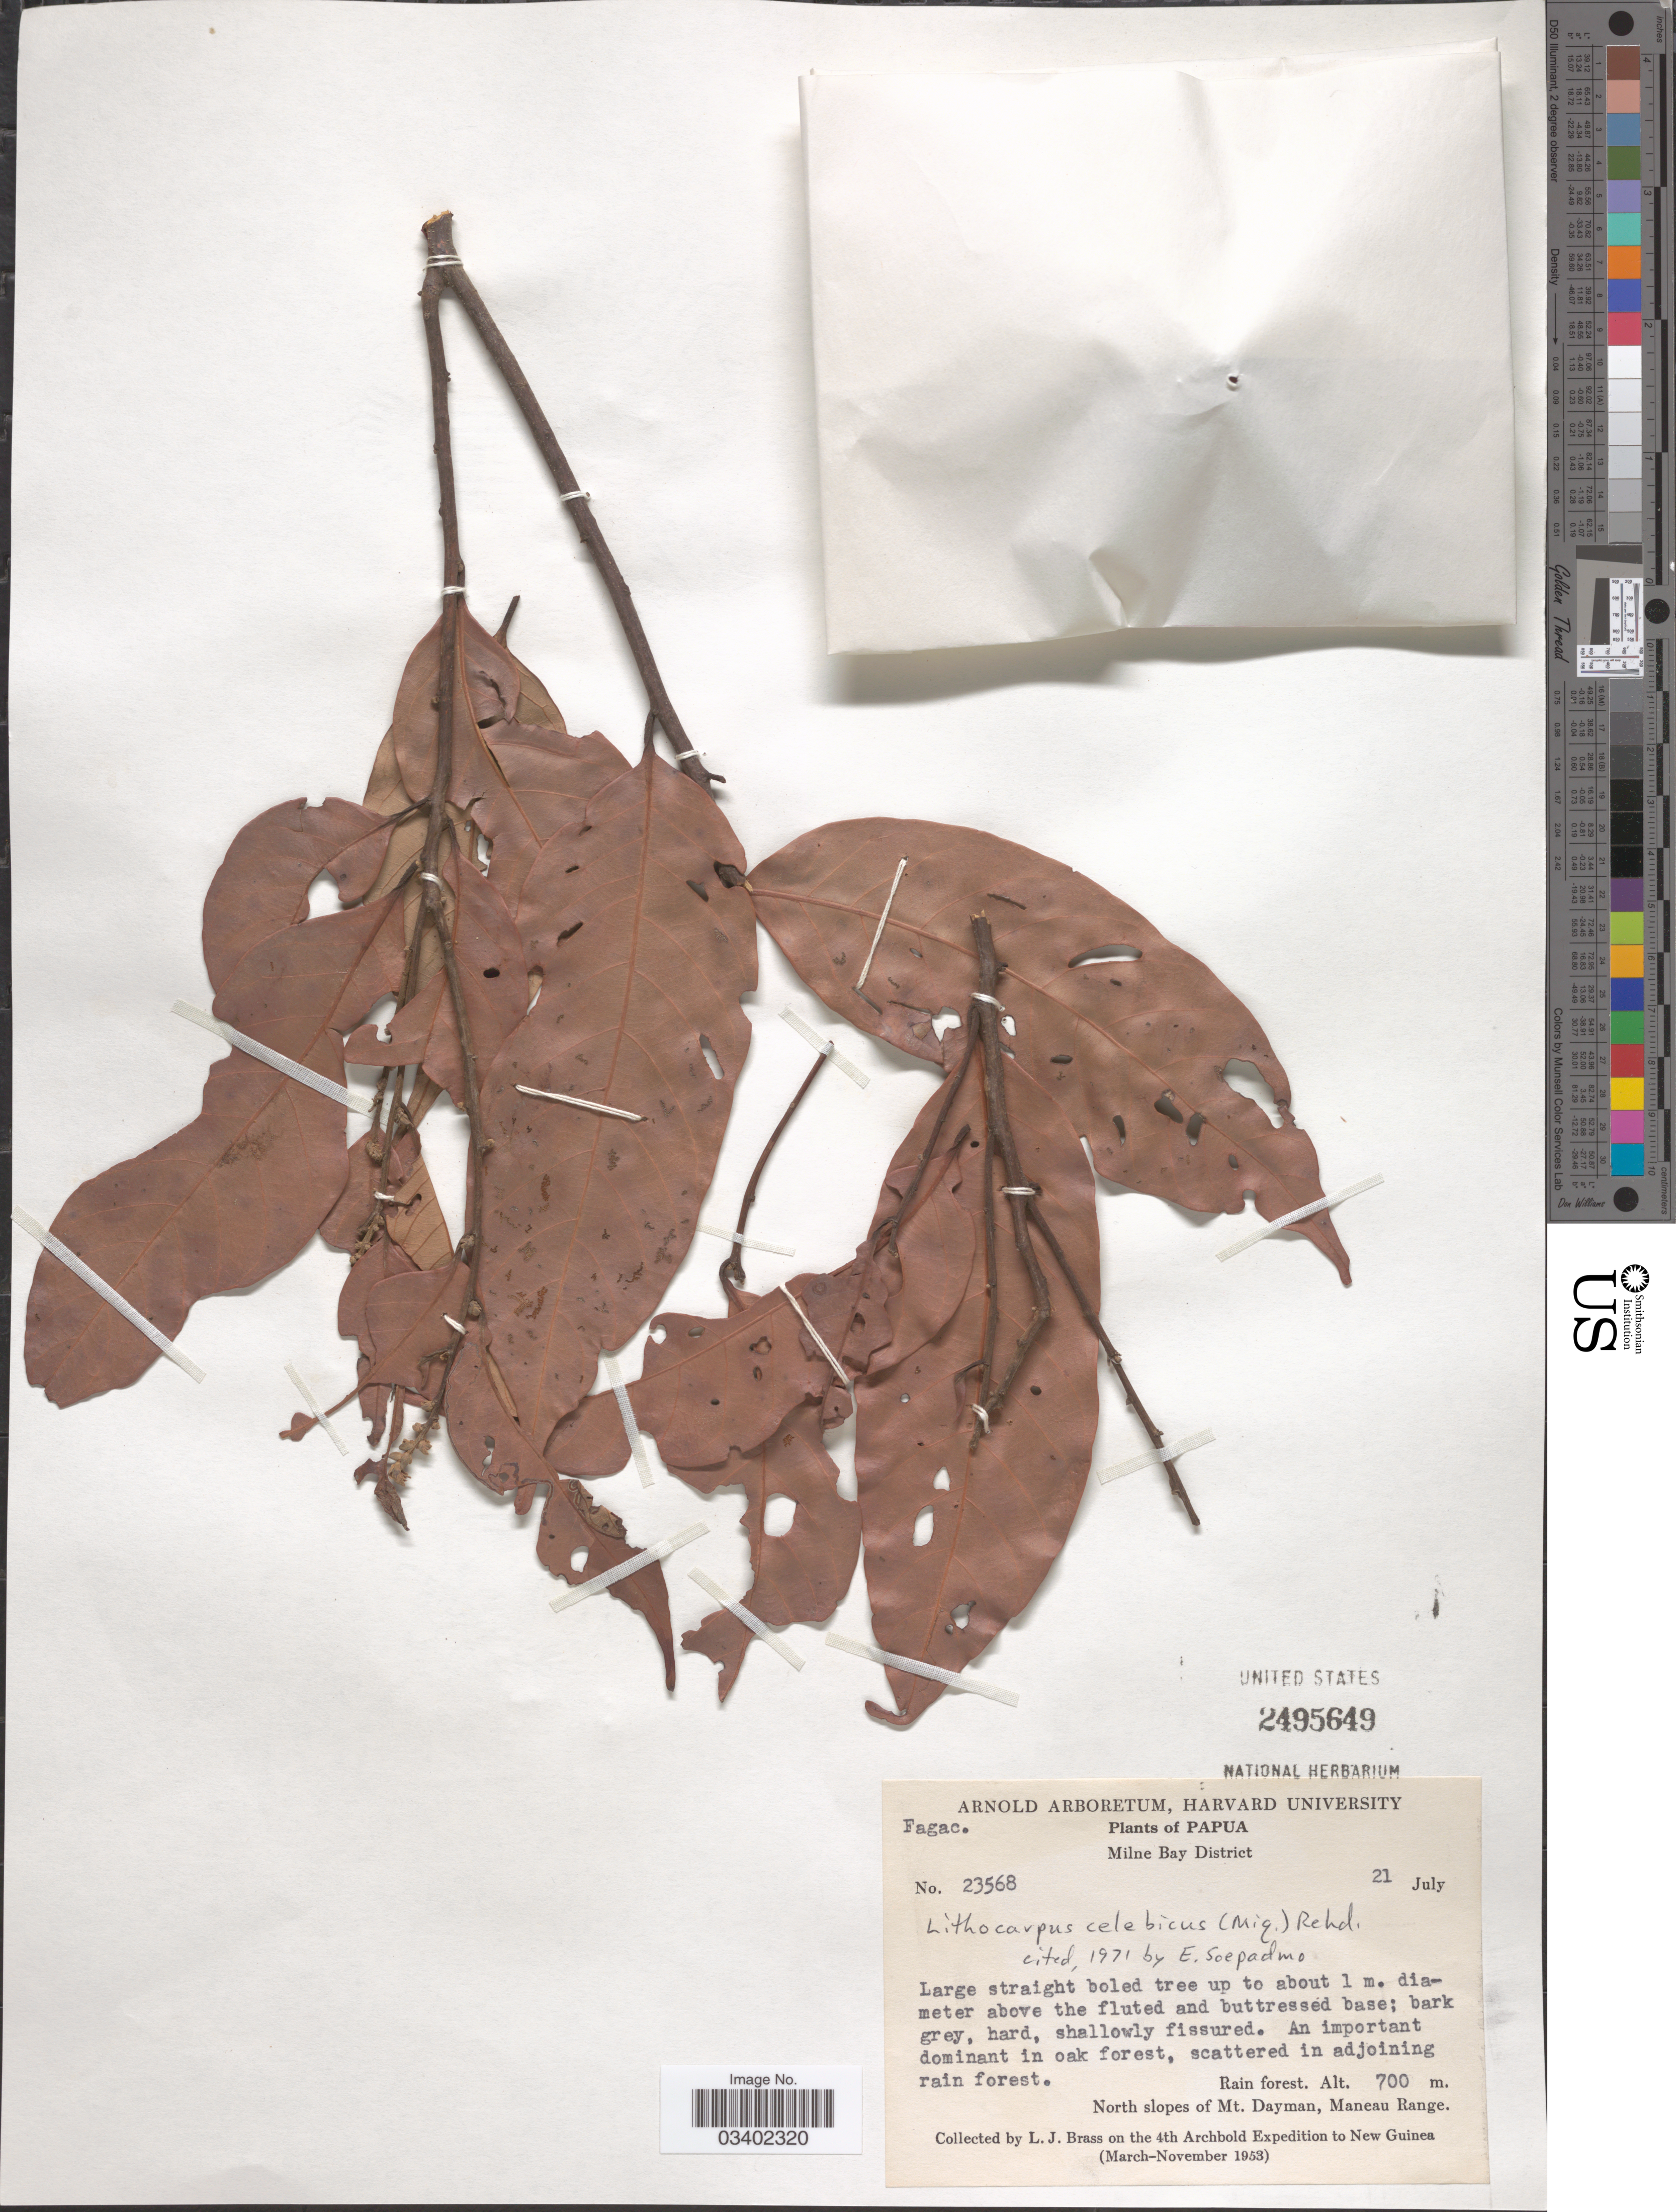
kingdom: Plantae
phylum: Tracheophyta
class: Magnoliopsida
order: Fagales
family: Fagaceae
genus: Lithocarpus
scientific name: Lithocarpus celebicus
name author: (Miq.) Rehder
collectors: L. J. Brass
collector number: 23568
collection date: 1953-07-21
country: Papua New Guinea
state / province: Milne Bay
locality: Milne Bay District. North slopes of Mt. Dayman, Maneau Range. New Guinea.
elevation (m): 700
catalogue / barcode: US 2495649